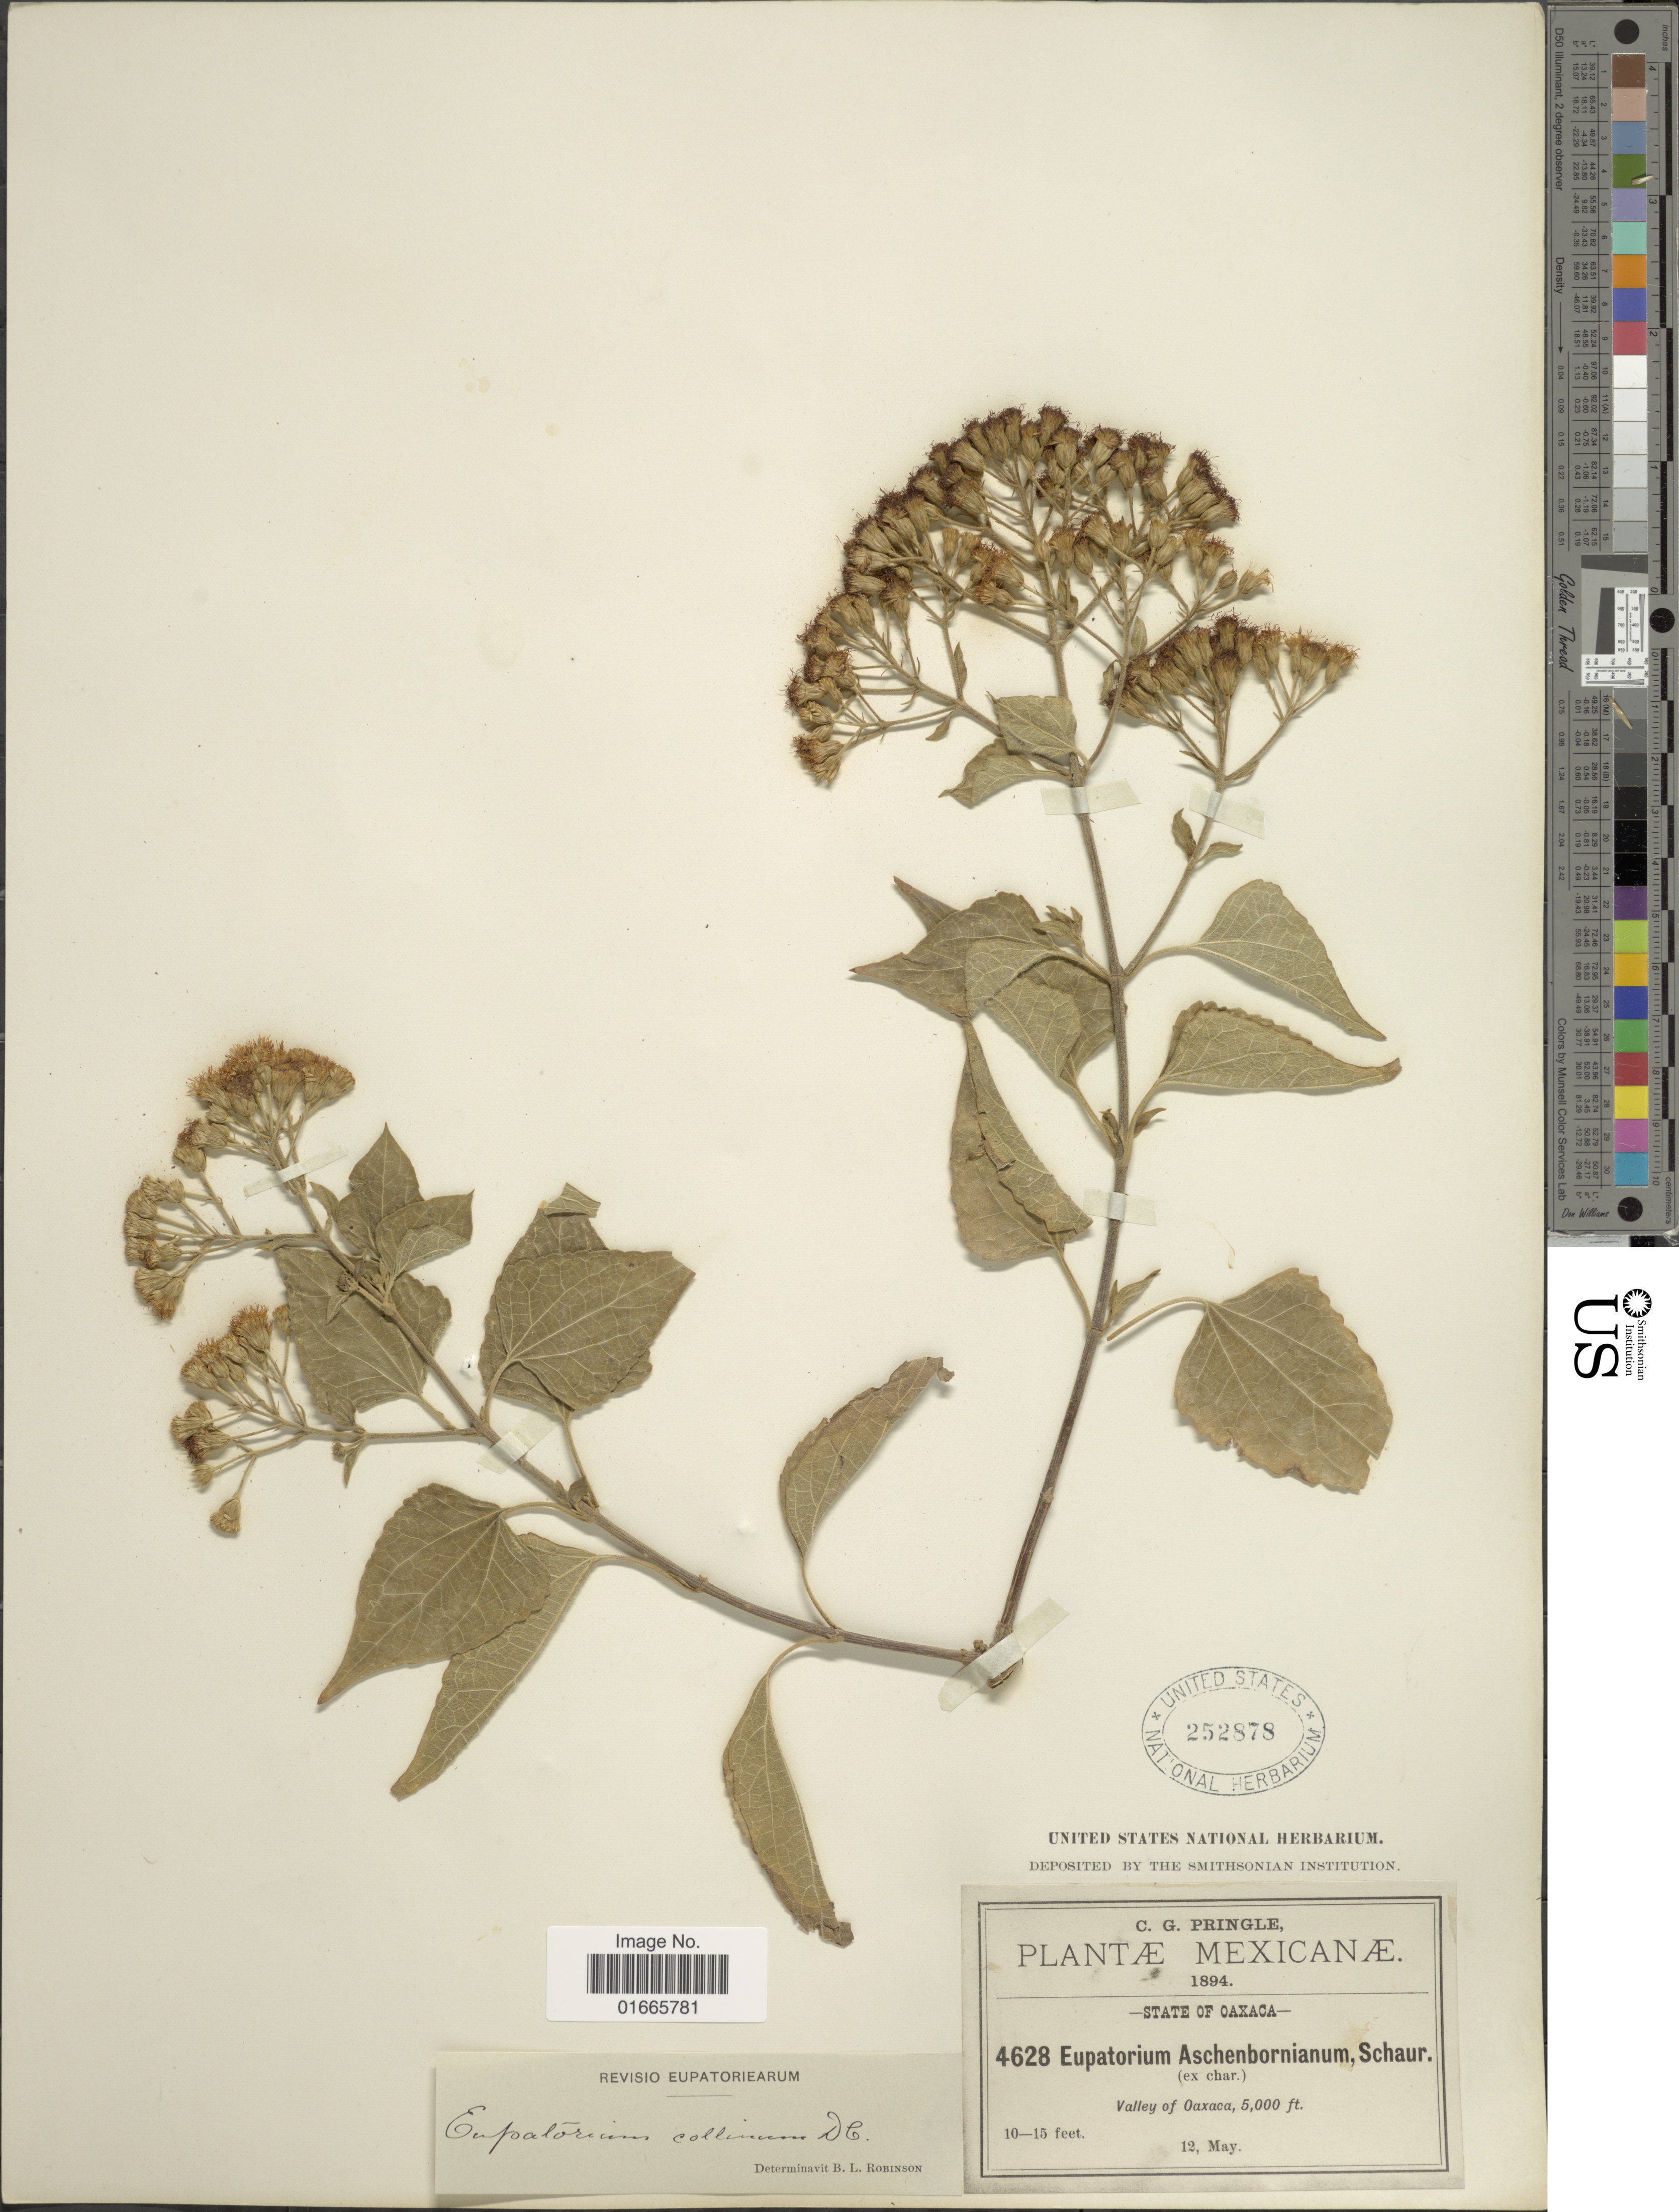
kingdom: Plantae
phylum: Tracheophyta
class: Magnoliopsida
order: Asterales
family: Asteraceae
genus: Chromolaena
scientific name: Chromolaena collina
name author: (DC.) R.M. King & H. Rob.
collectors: C. G. Pringle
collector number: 4628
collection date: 1894-05-12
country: Mexico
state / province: Oaxaca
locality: Valley of Oaxaca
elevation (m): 152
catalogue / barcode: US 252878